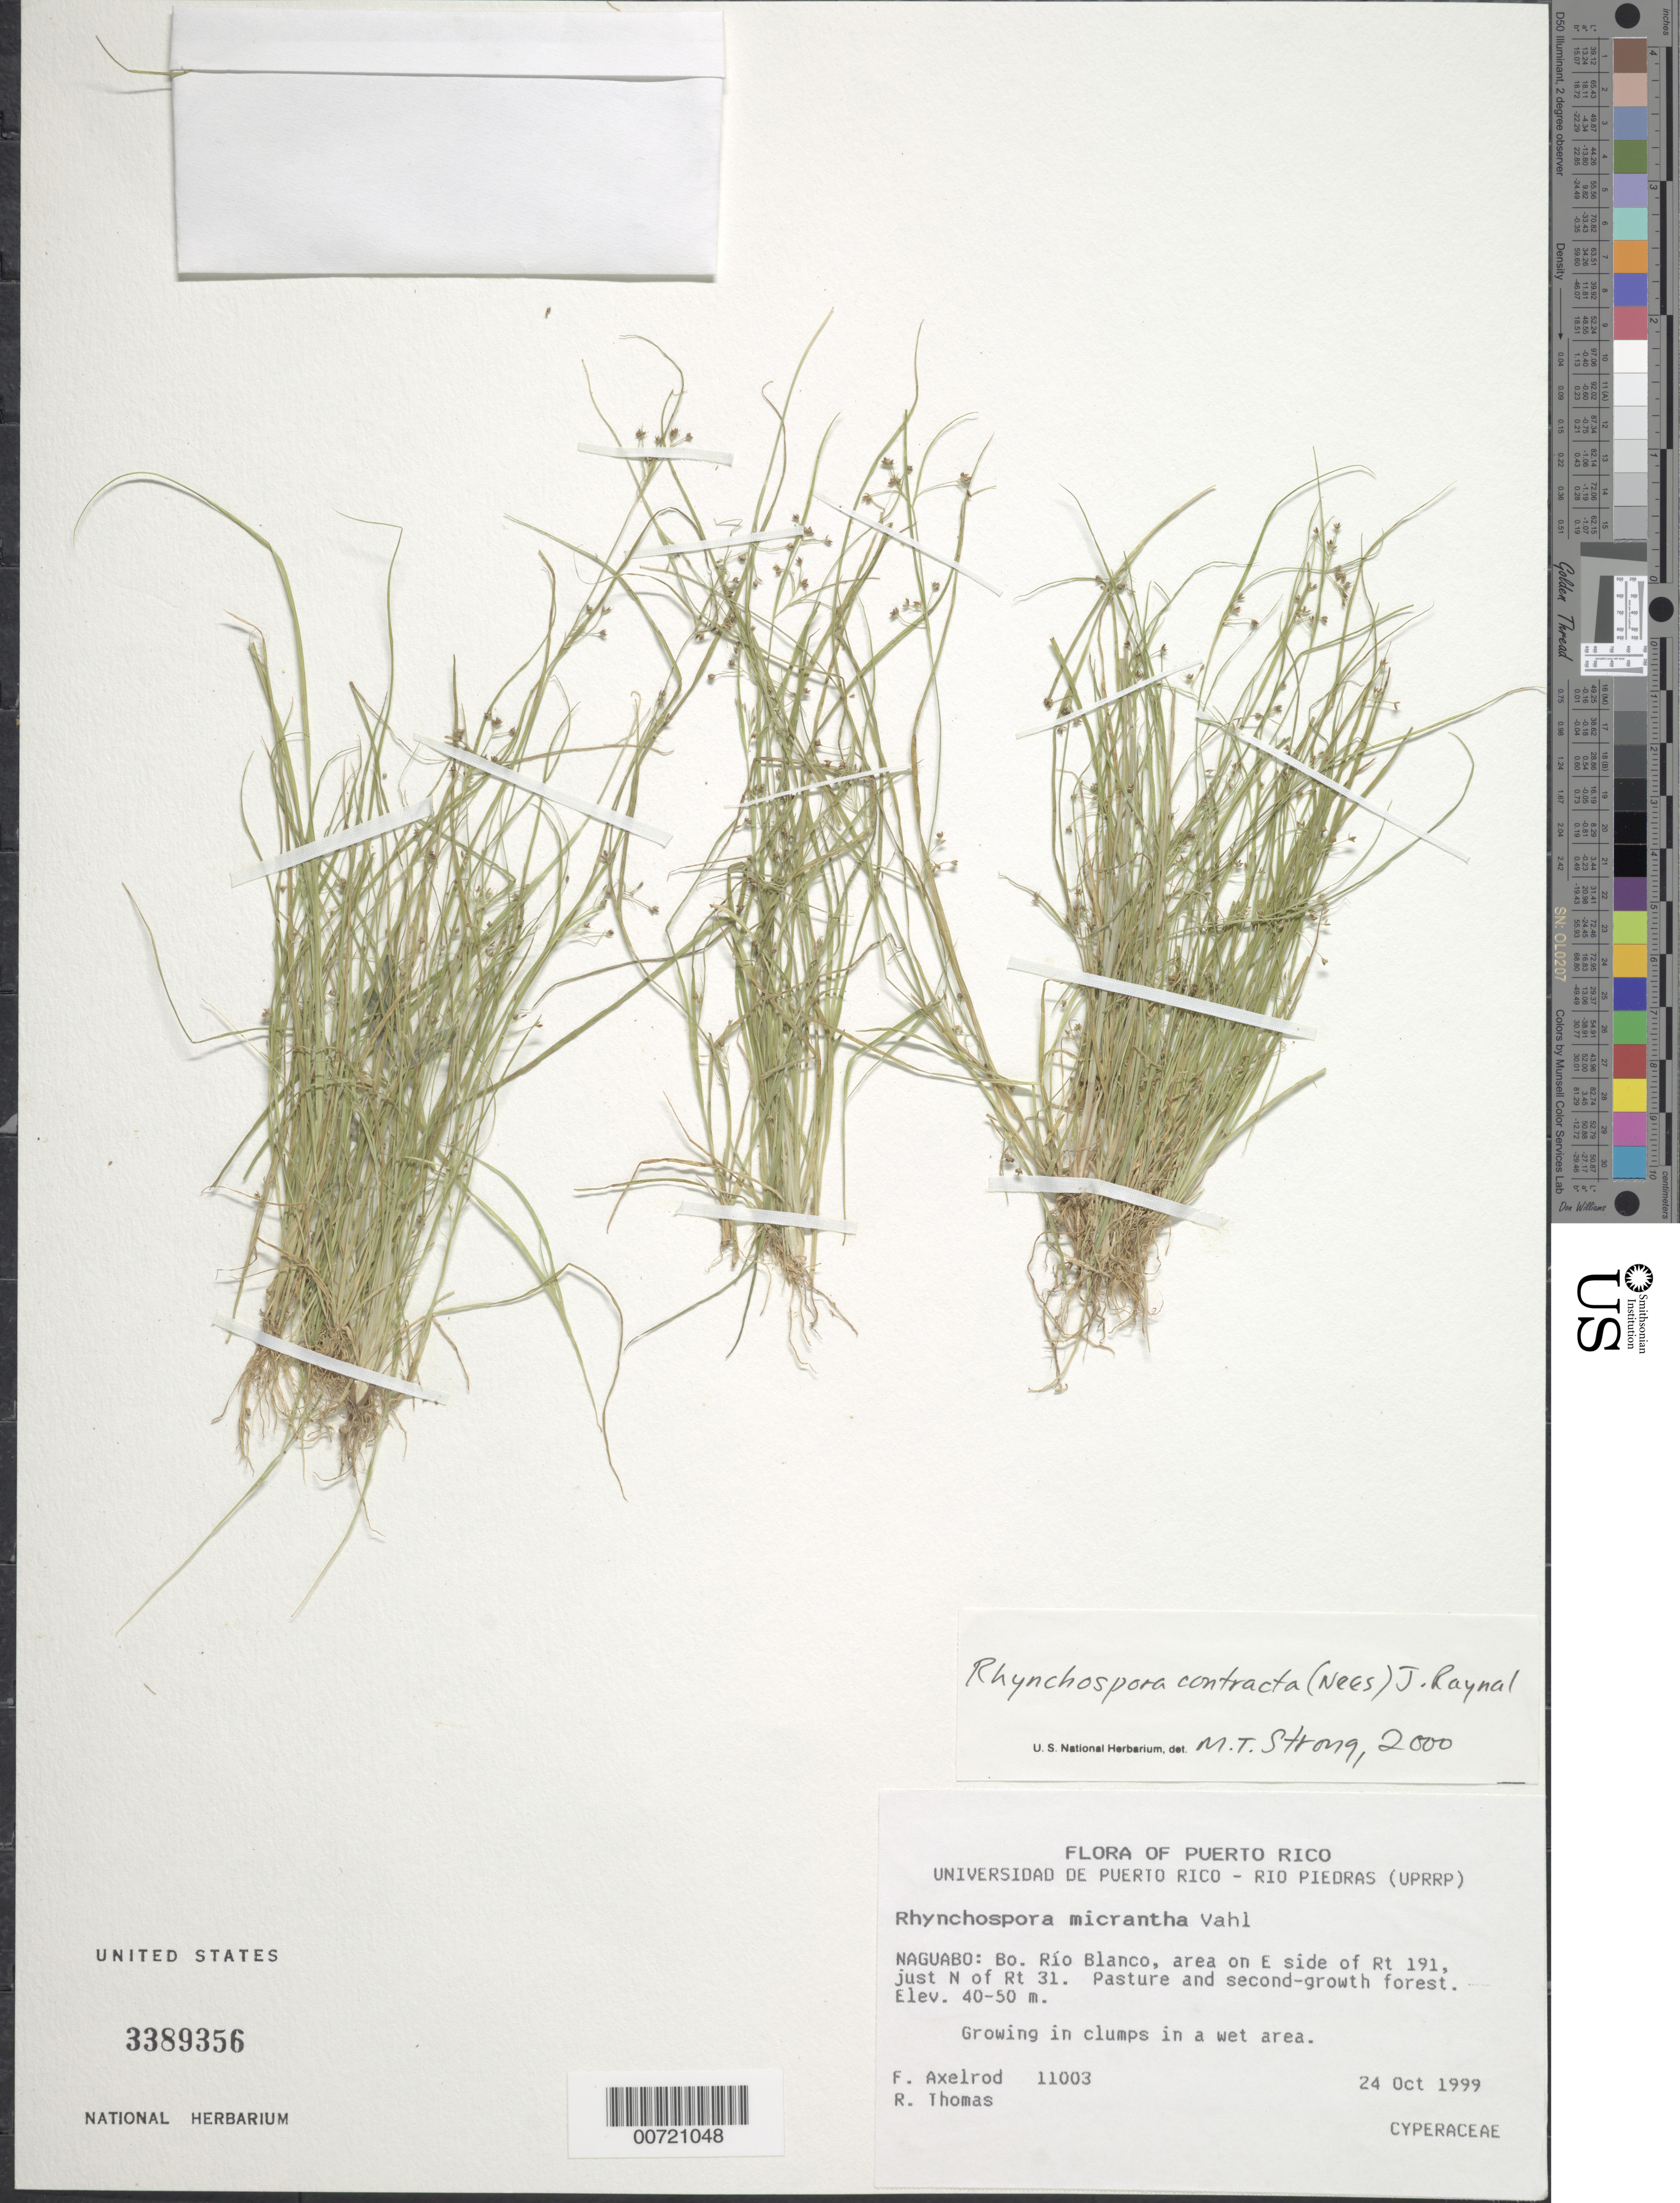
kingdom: Plantae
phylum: Tracheophyta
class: Liliopsida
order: Poales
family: Cyperaceae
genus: Rhynchospora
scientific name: Rhynchospora contracta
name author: (Nees) J. Raynal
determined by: Strong, M. T., (US), Smithsonian Institution - National Museum of Natural History (UNITED STATES)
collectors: F. S. Axelrod & R. Thomas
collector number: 11003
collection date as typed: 24 Oct 1999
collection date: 1999-10-24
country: Puerto Rico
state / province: Naguabo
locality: Naguabo: Bo. Río Blanco, area on E side of Rt. 191, just N of Rt. 31.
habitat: Pasture and second-growth forest.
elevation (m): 40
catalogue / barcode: US 3389356